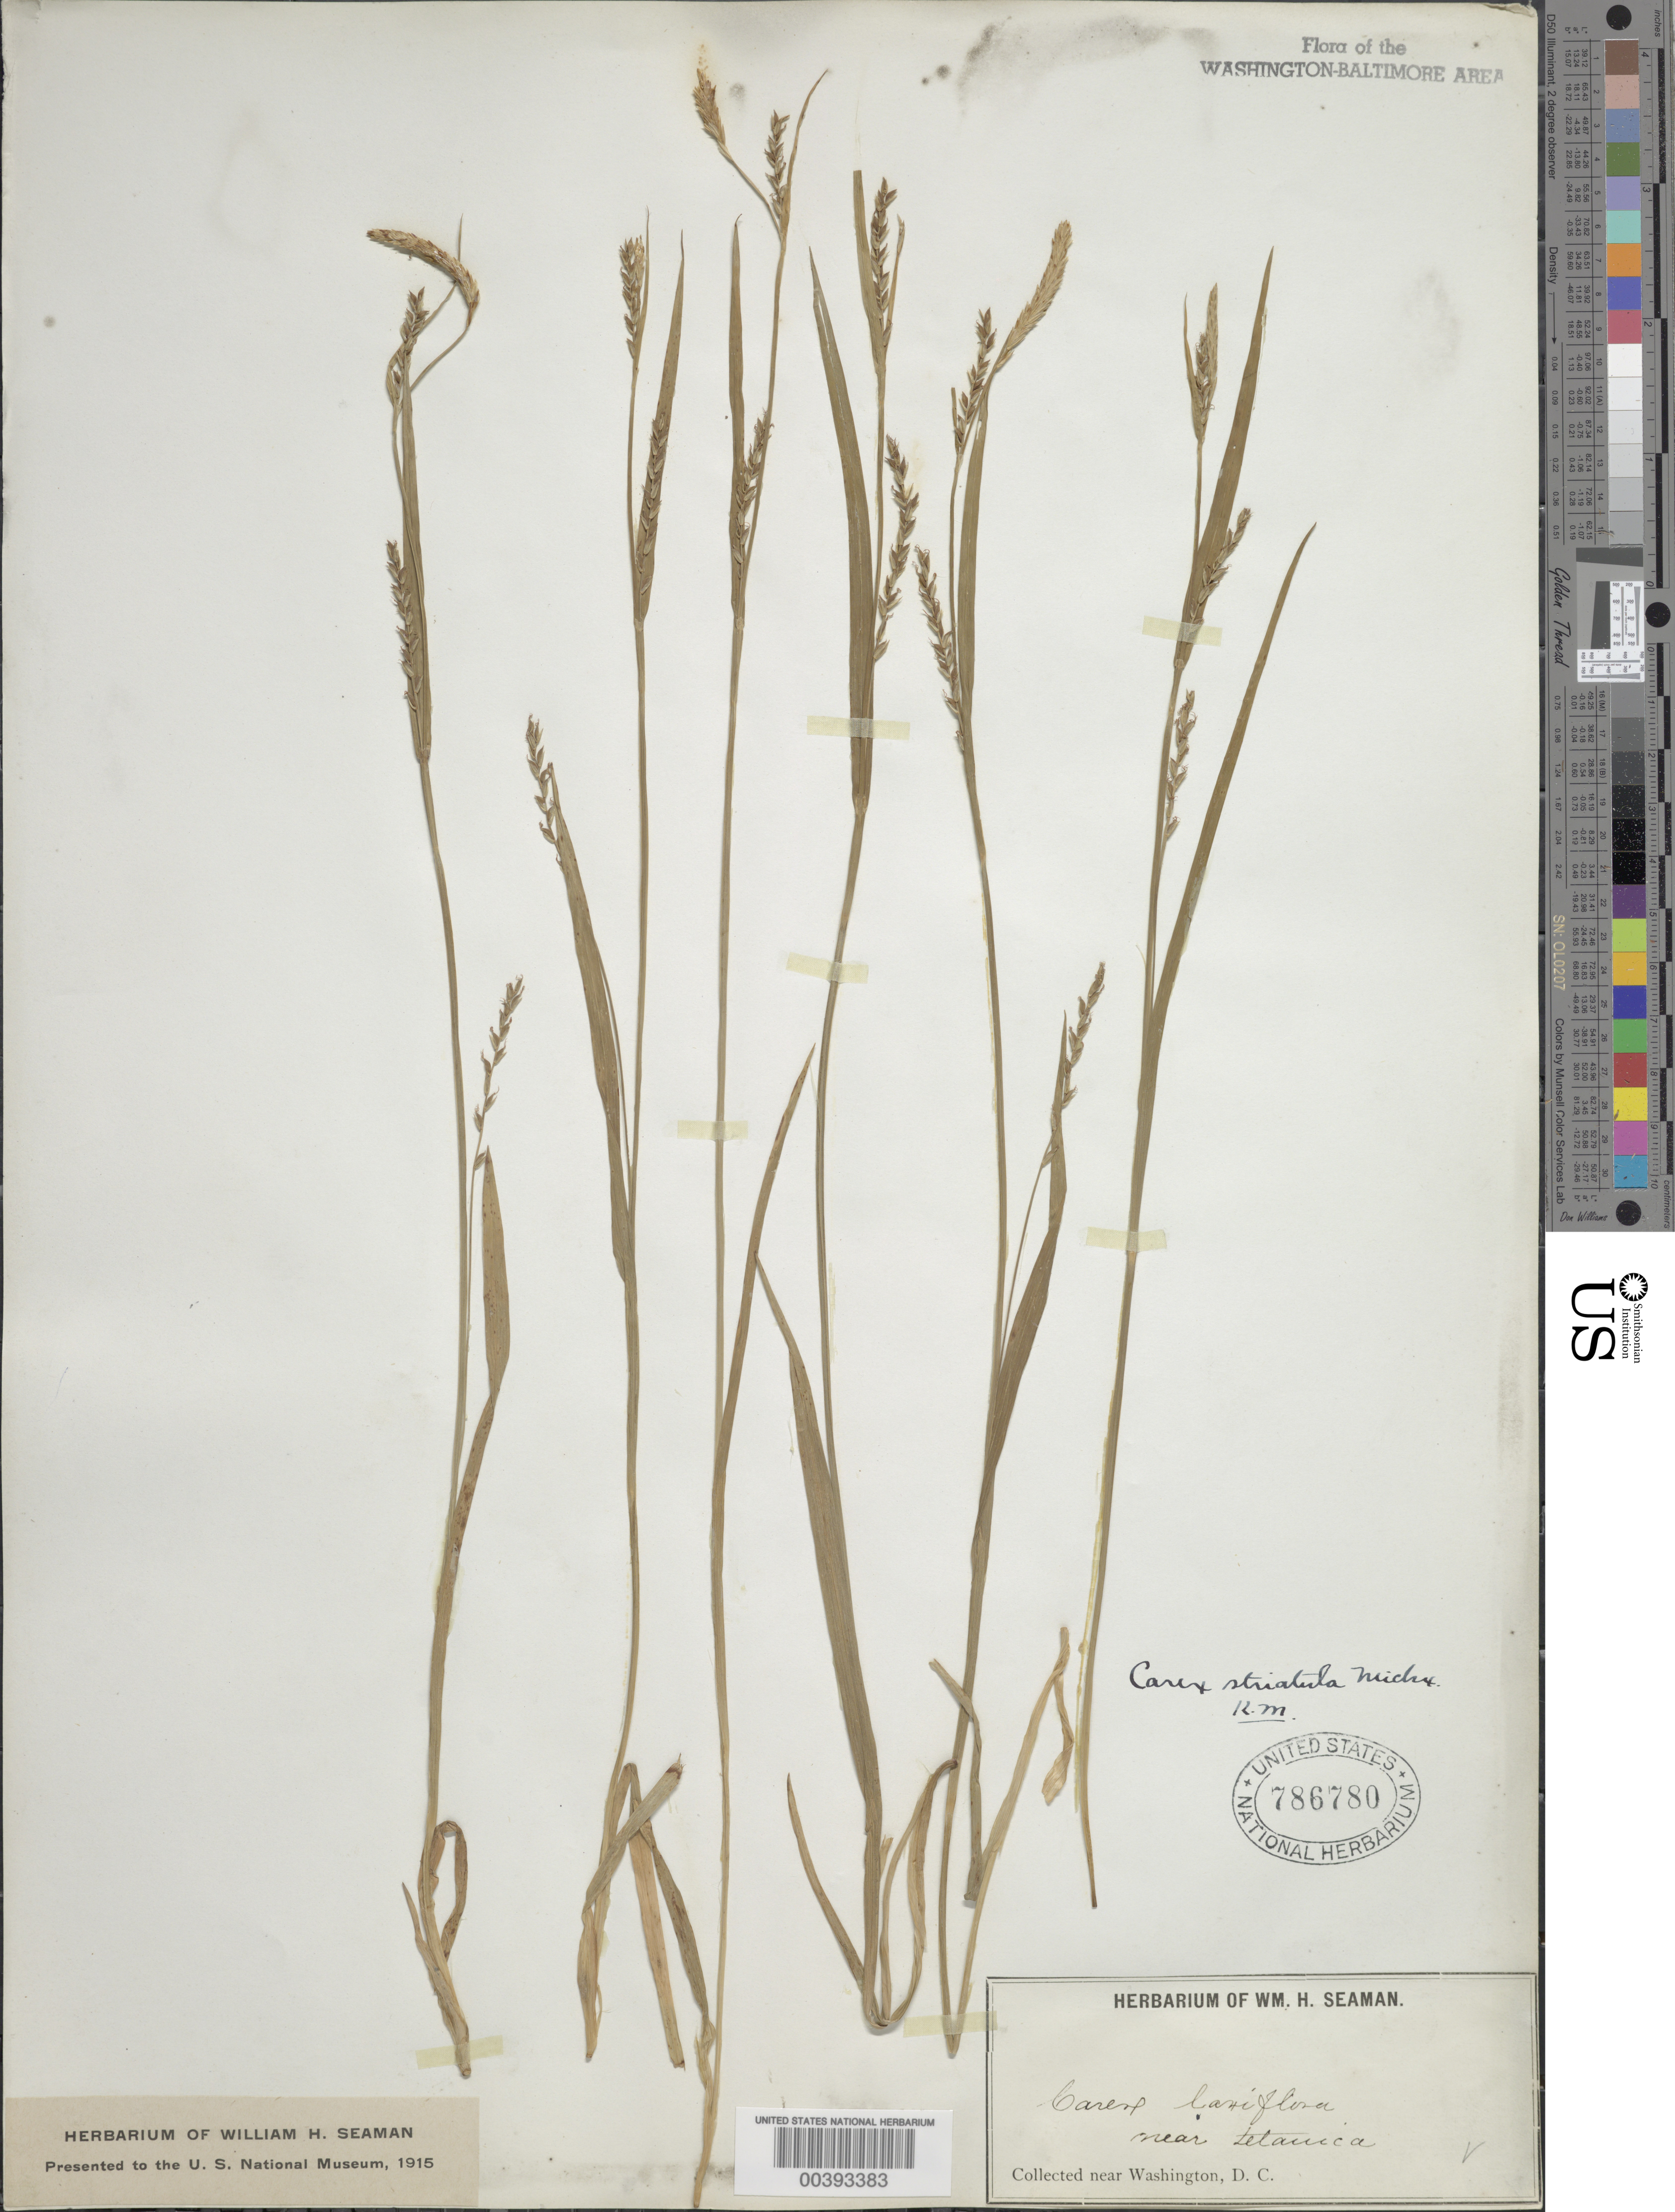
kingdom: Plantae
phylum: Tracheophyta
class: Liliopsida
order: Poales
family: Cyperaceae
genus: Carex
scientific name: Carex striatula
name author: Michx.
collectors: W. Seaman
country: United States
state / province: District of Columbia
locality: Washington DC Area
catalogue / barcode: US 786780